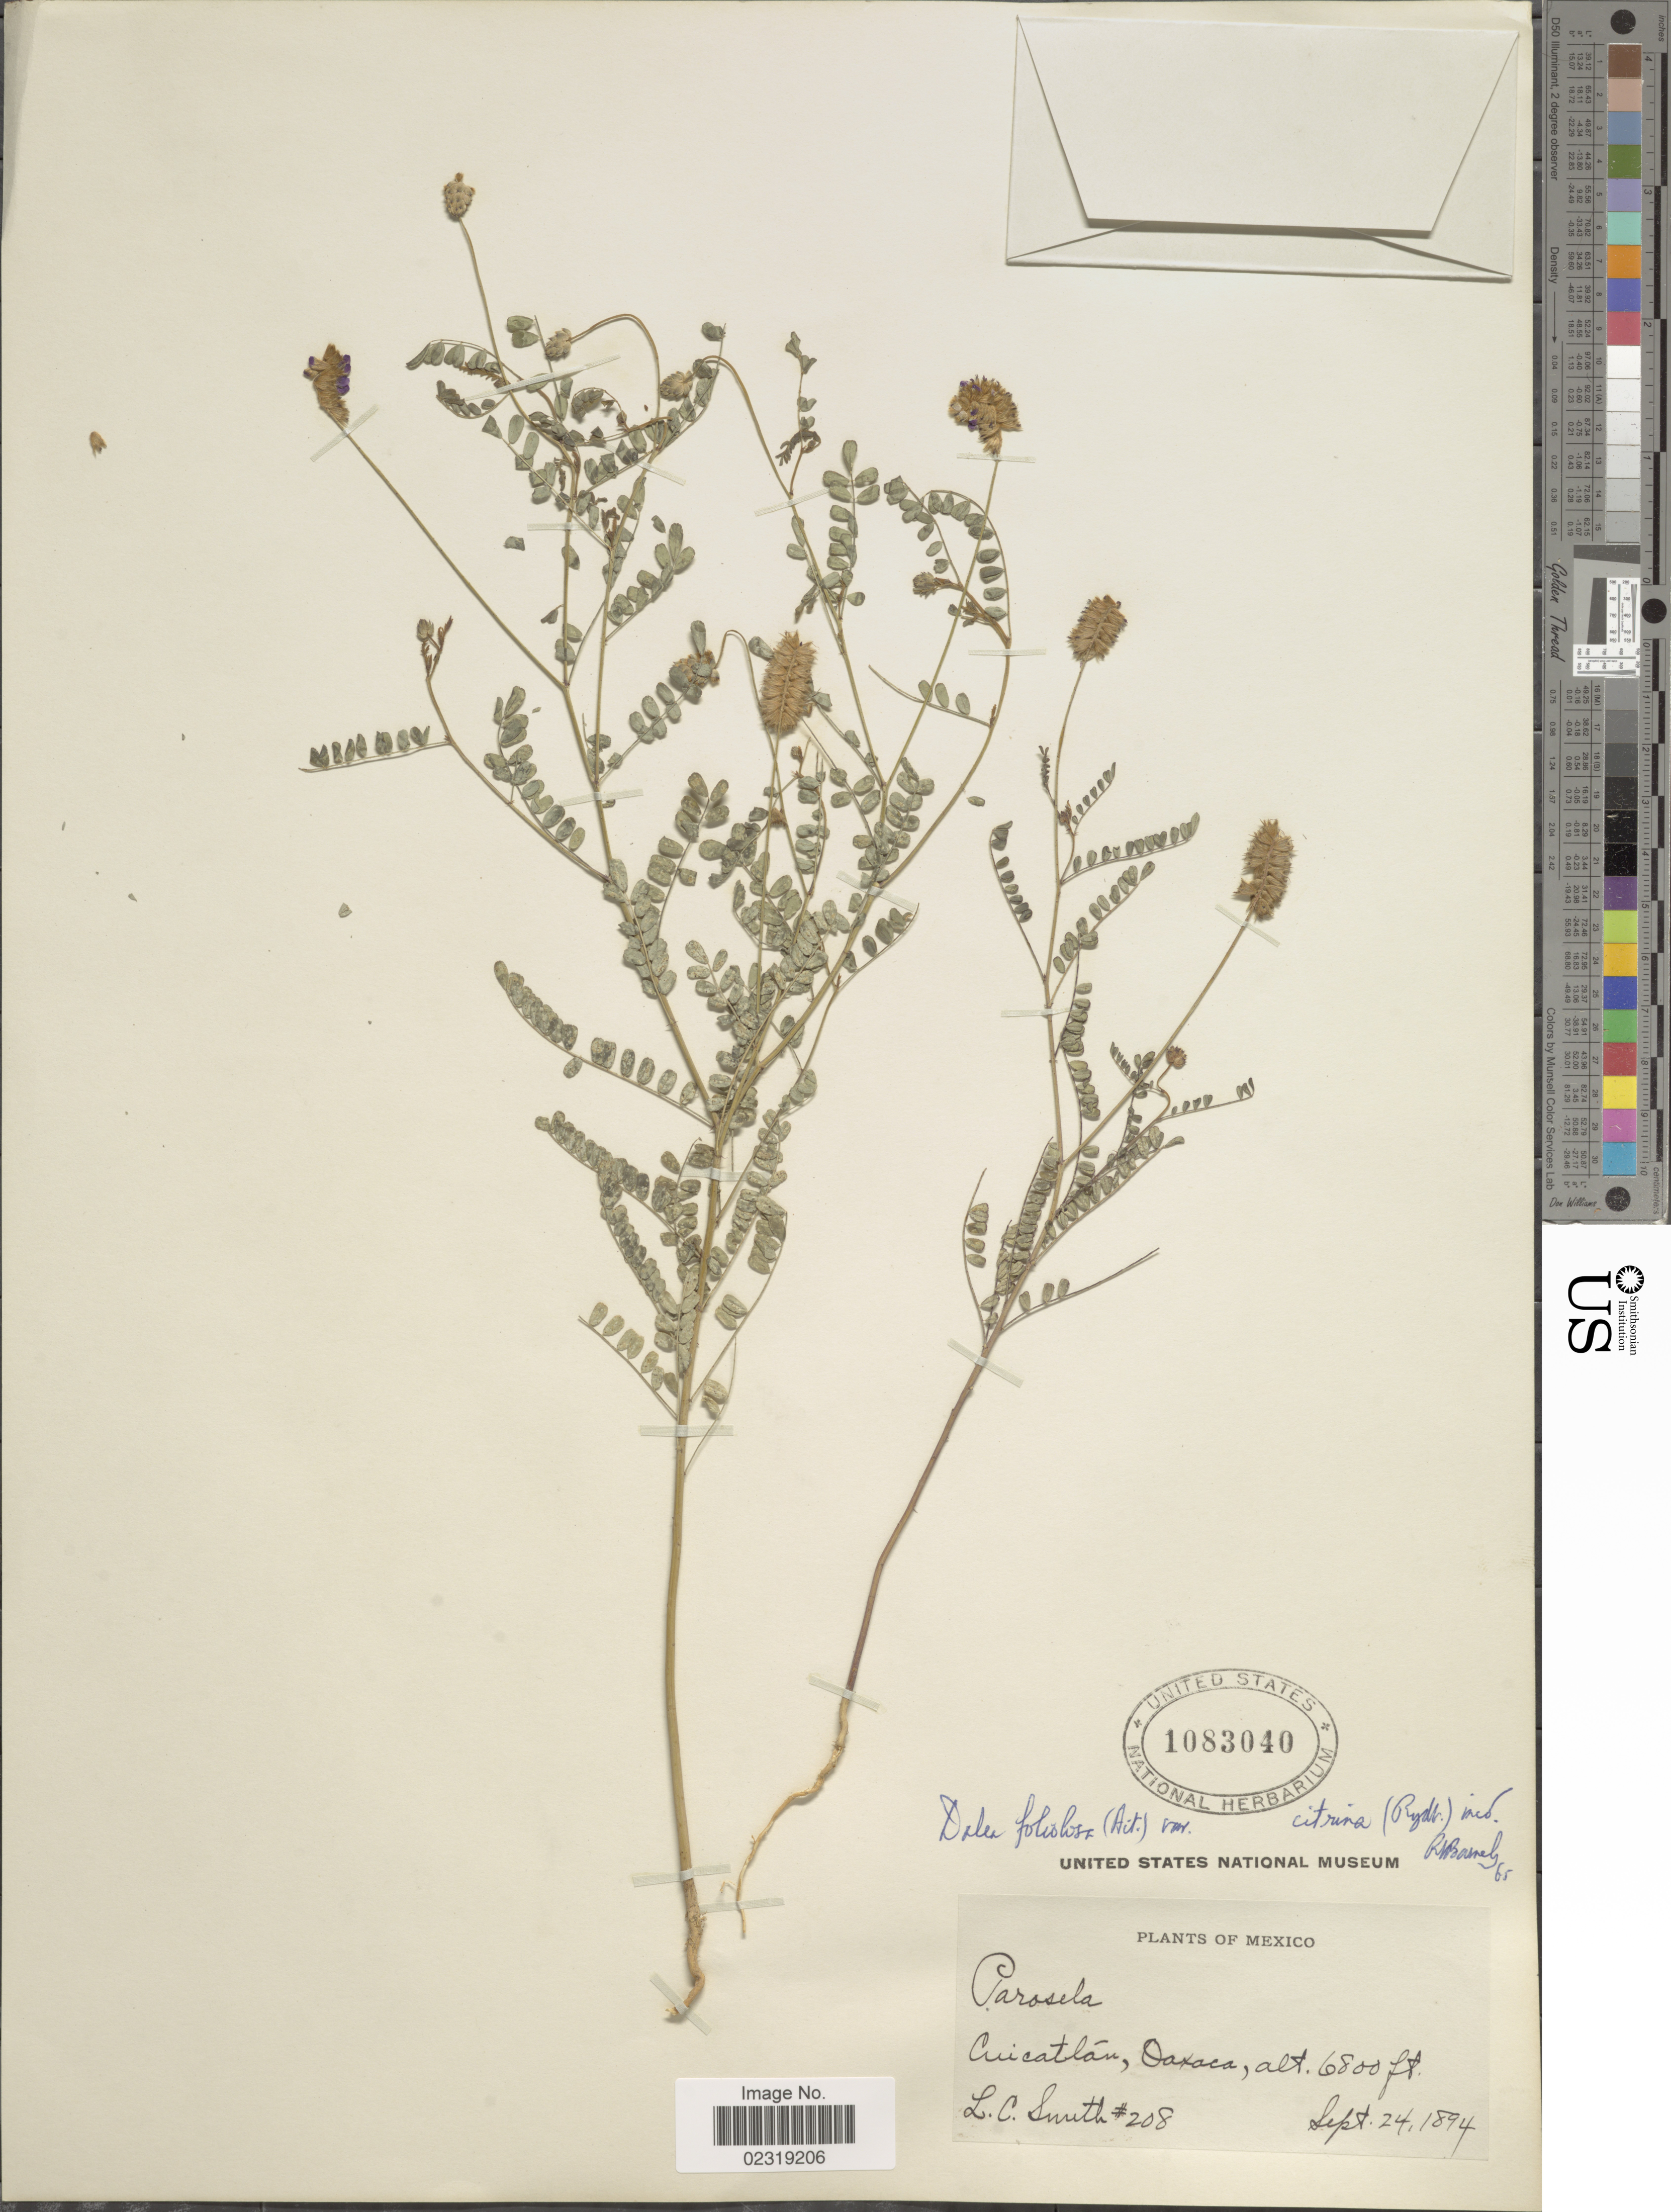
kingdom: Plantae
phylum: Tracheophyta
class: Magnoliopsida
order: Fabales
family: Fabaceae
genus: Dalea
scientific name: Dalea foliolosa var. citrina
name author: (Aiton) Barneby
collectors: L. C. Smith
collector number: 208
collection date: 1894-09-24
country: Mexico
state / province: Oaxaca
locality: Cuicatlán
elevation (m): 2073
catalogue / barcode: US 1083040